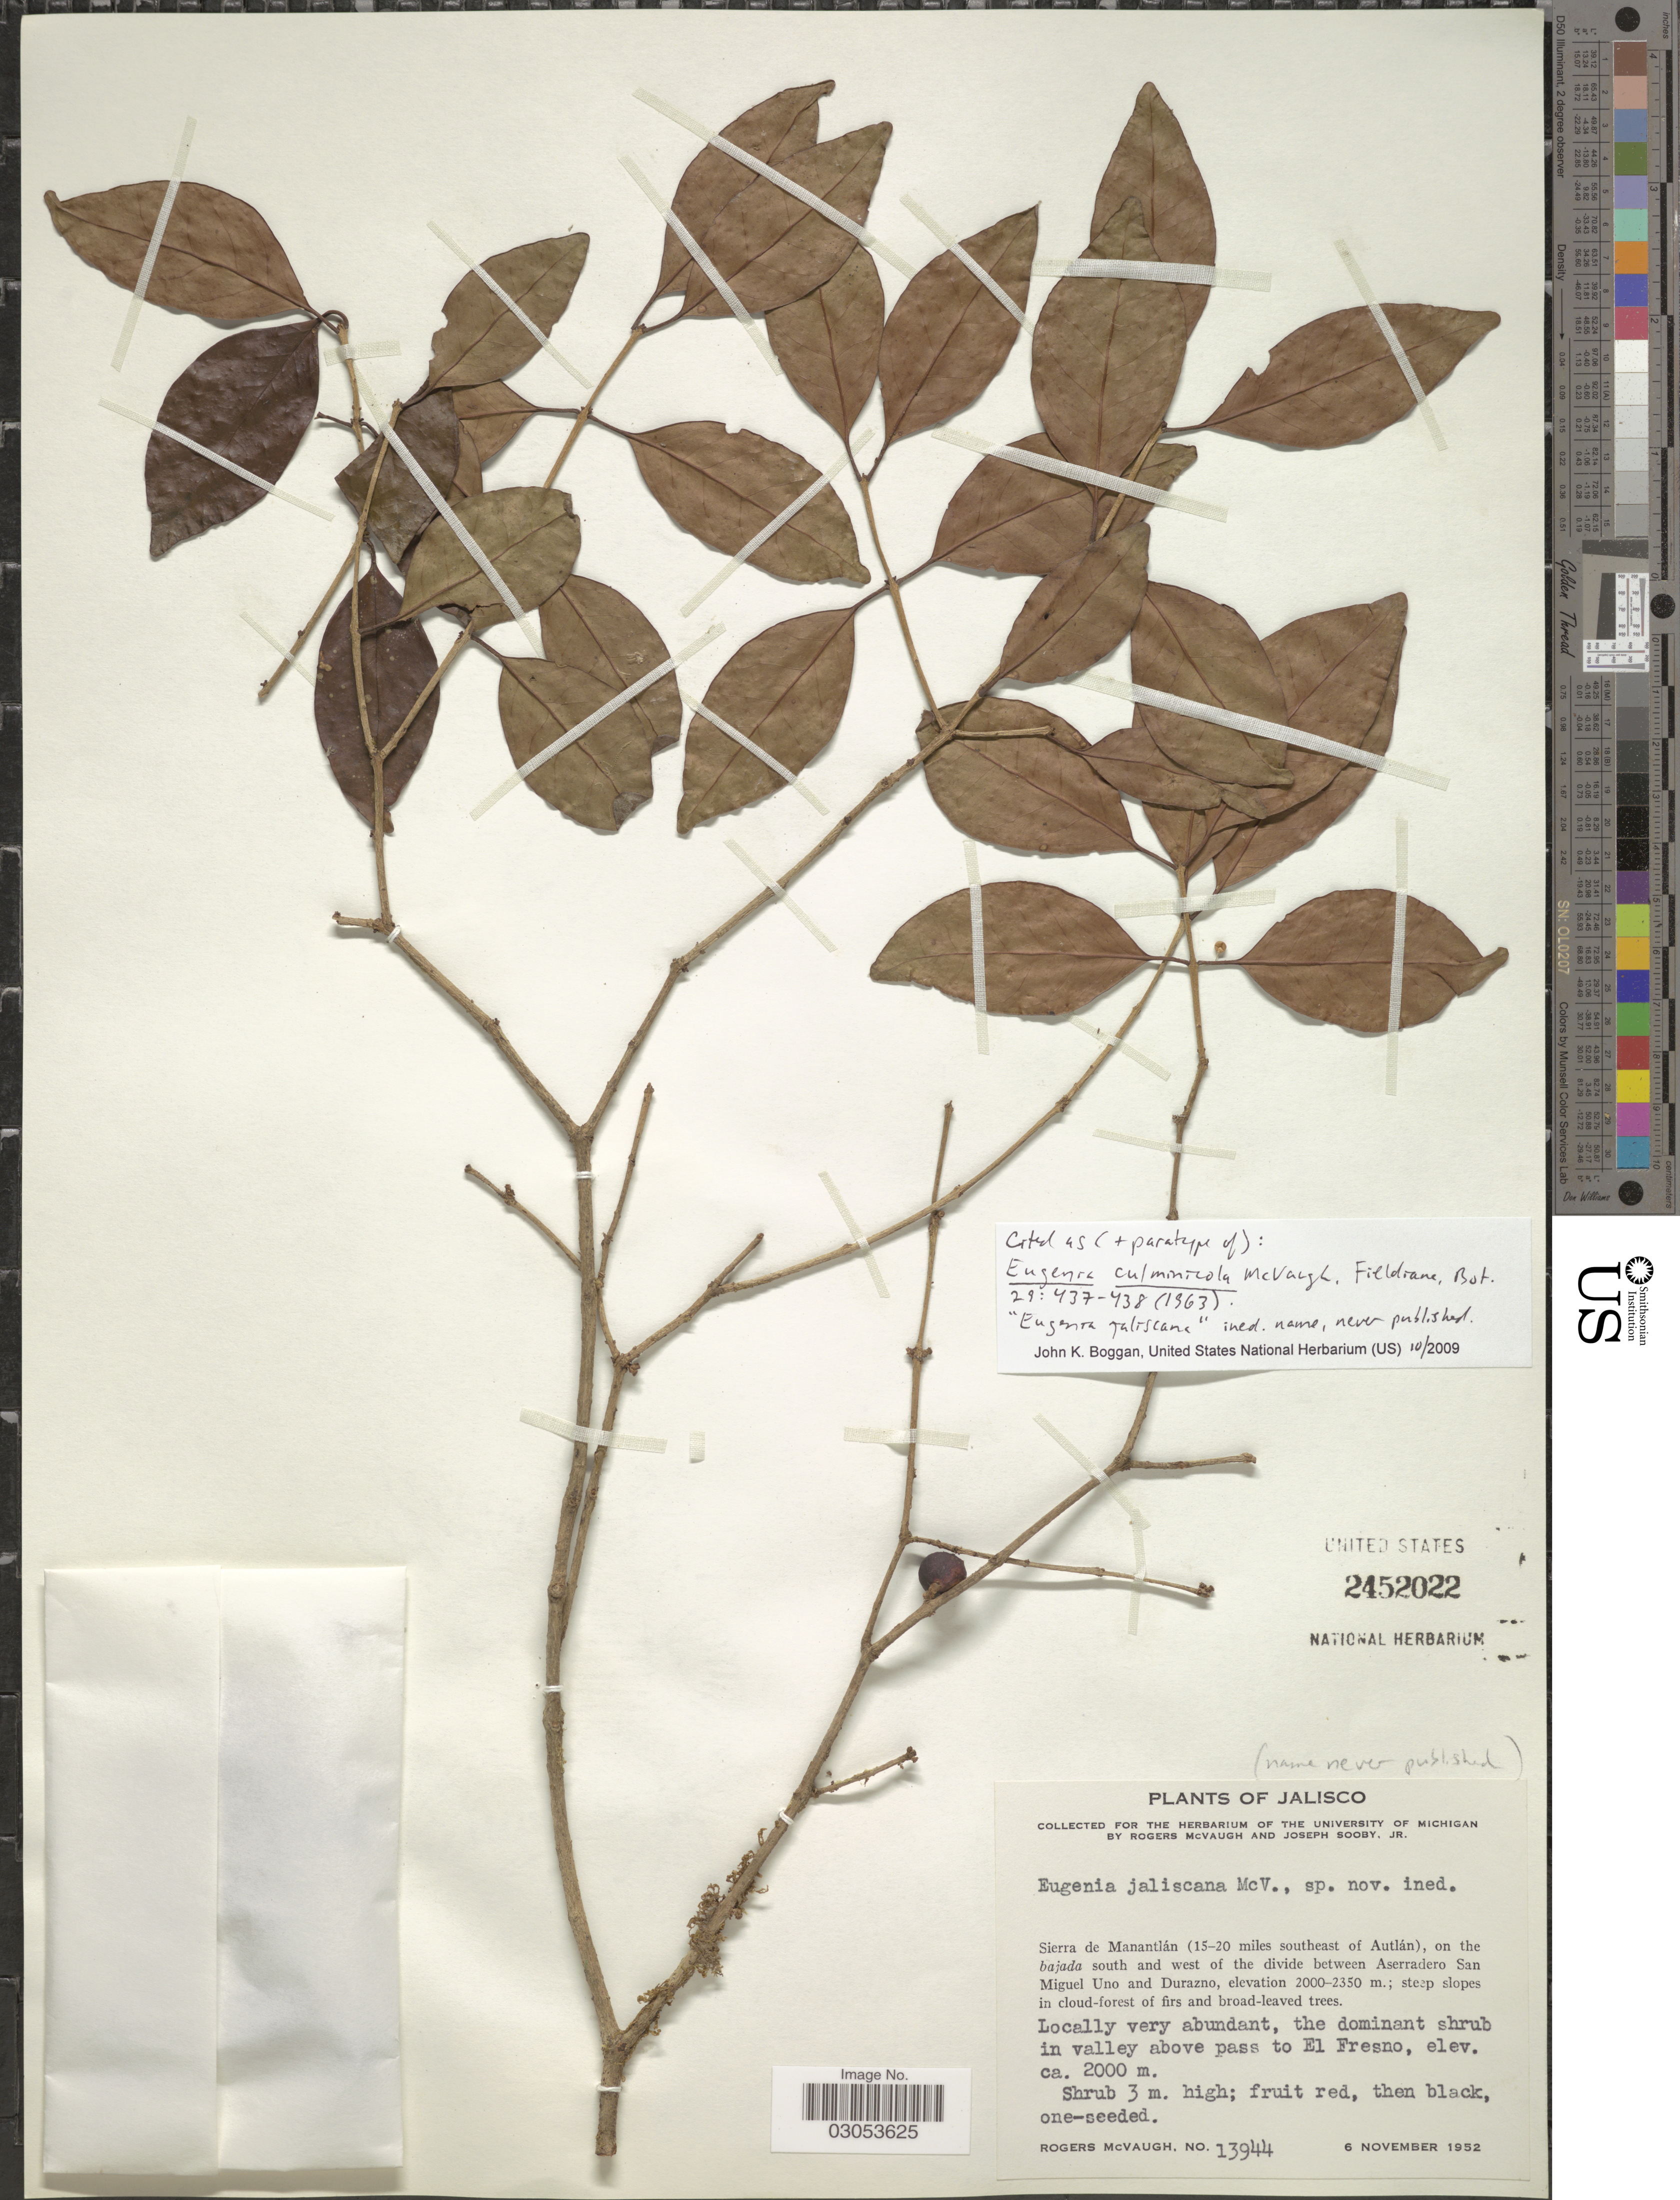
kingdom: Plantae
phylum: Tracheophyta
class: Magnoliopsida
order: Myrtales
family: Myrtaceae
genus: Eugenia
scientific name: Eugenia culminicola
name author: McVaugh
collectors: R. McVaugh & J. Sooby Jr.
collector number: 13944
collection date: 1952-11-06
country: Mexico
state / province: Jalisco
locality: Sierra de Manantlán (15-20 miles southeast of Autlán), on the bajada south and west of the divide between Aserradero San Miguel Uno and Durazno. Locally very abundamt, the dominant shrub in valley above pass to El Fresno.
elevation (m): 2000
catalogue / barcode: US 2452022